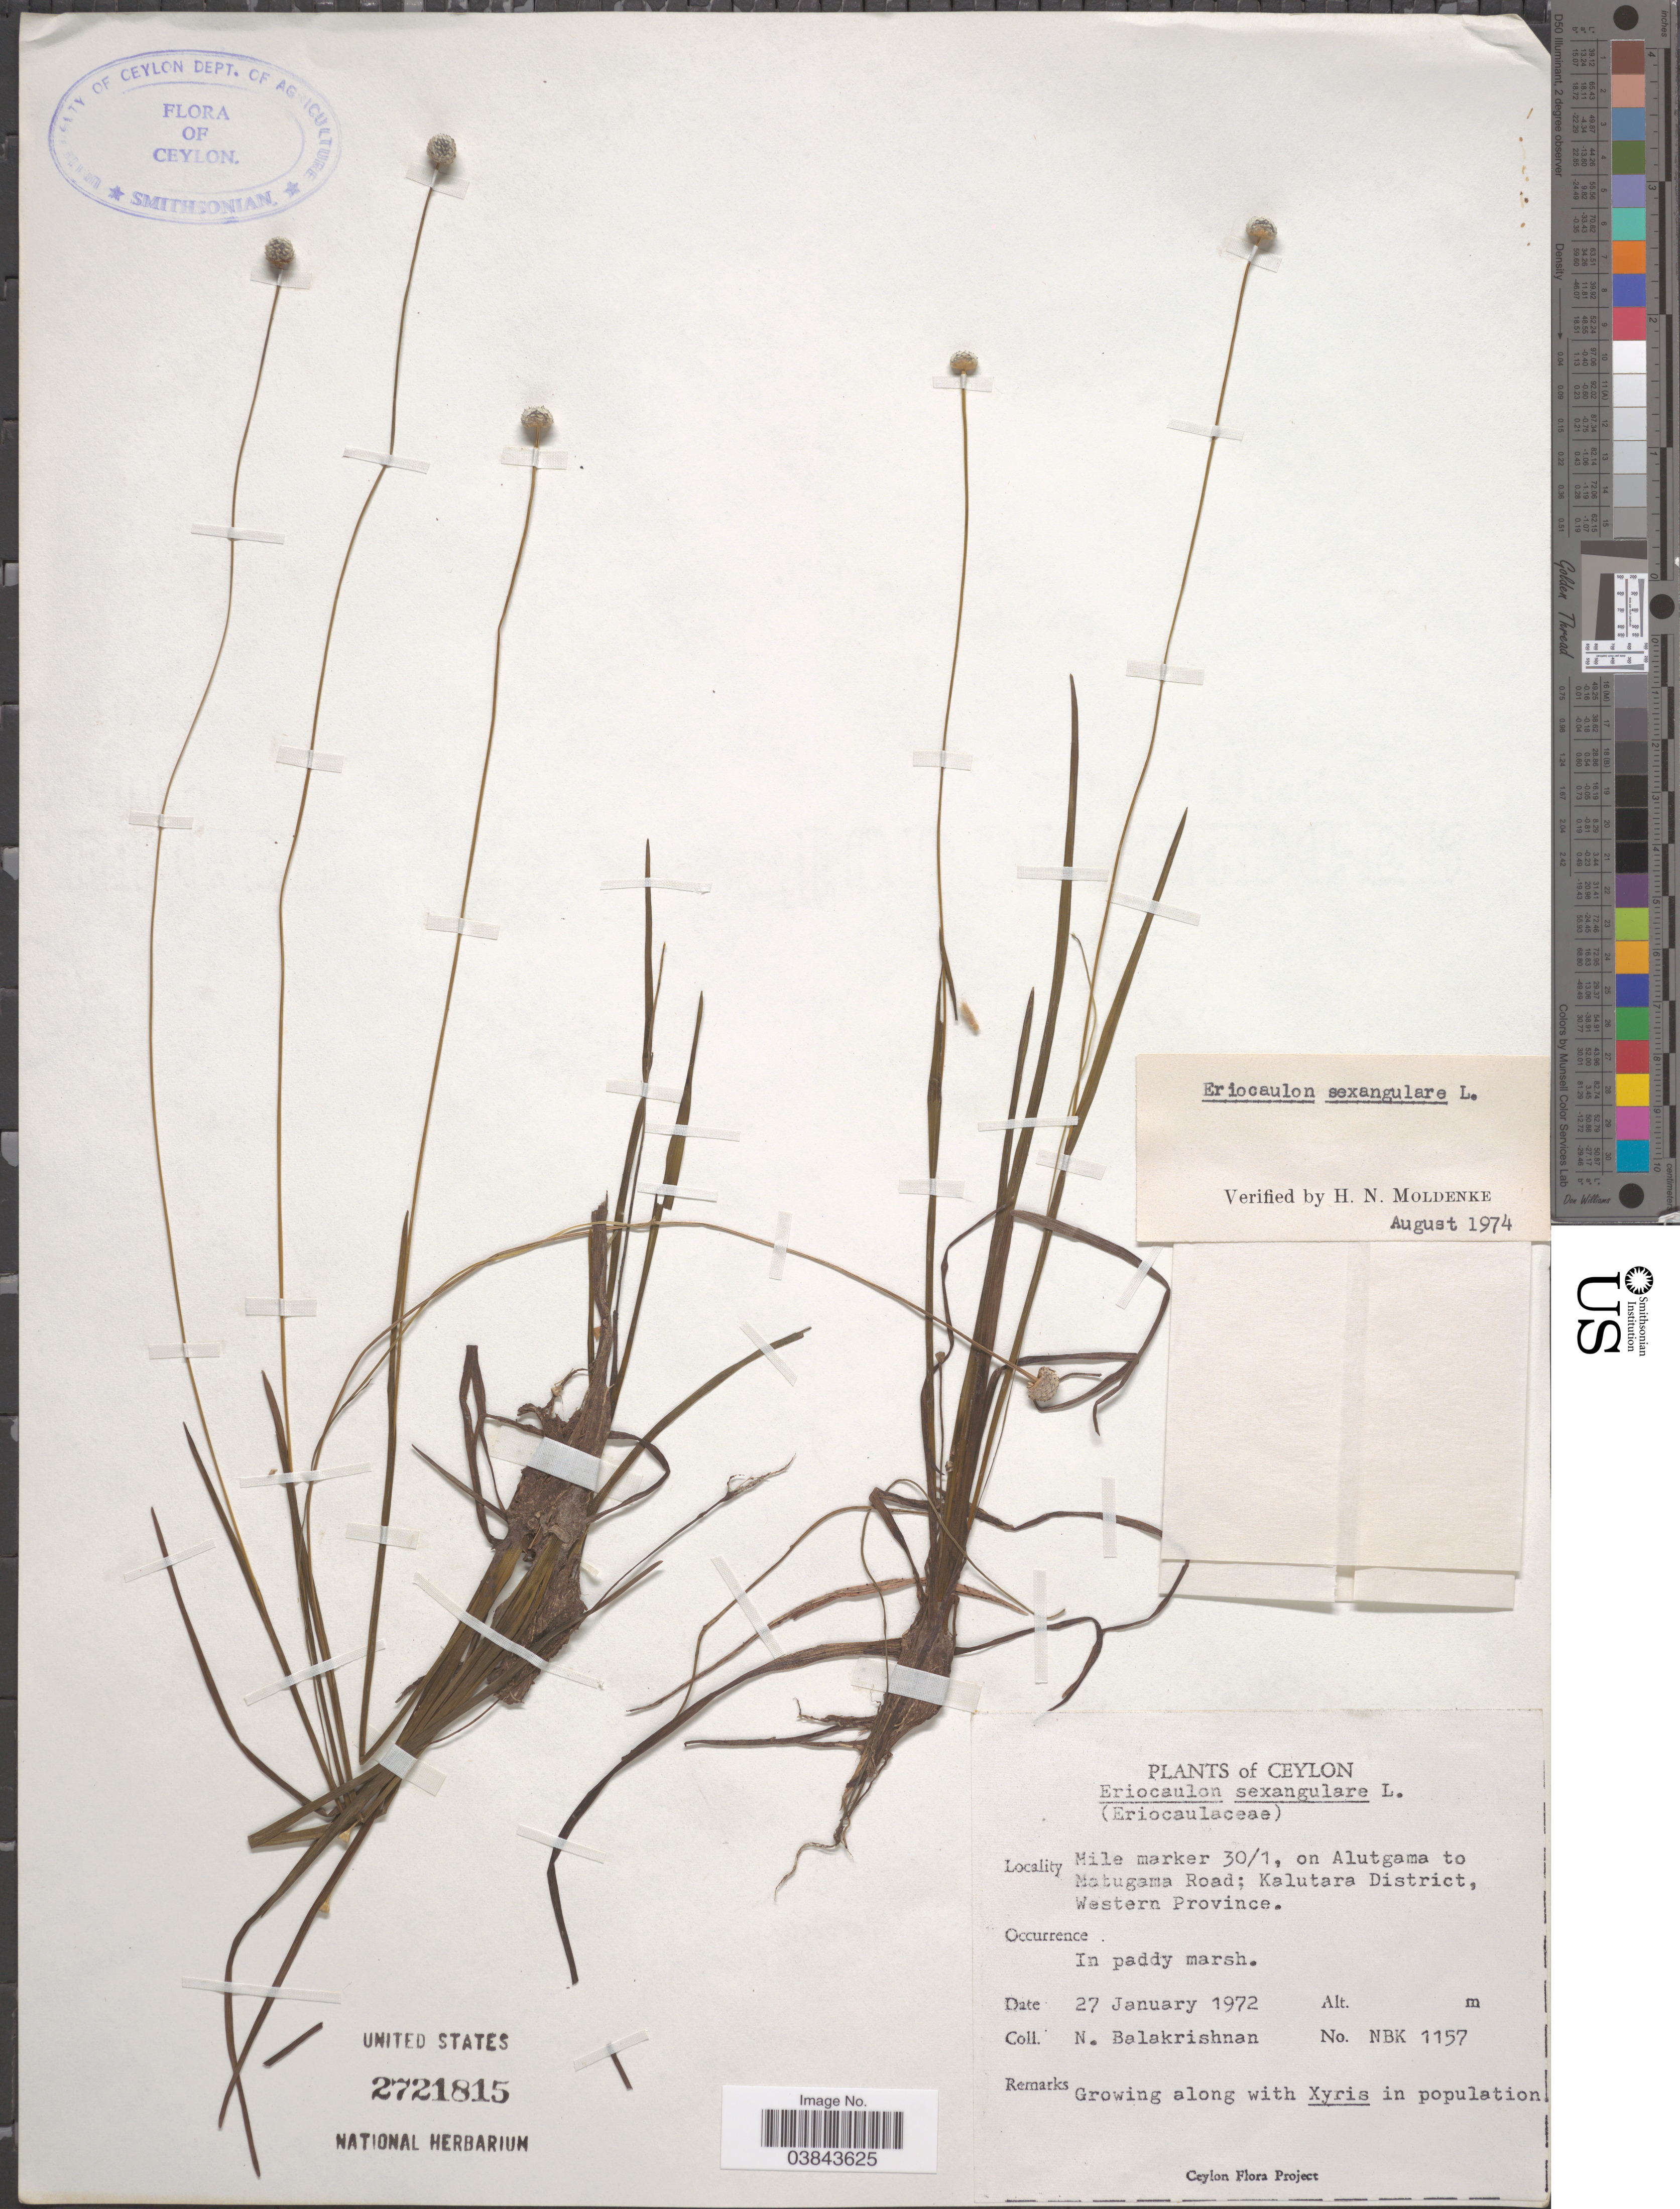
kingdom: Plantae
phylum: Tracheophyta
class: Liliopsida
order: Poales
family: Eriocaulaceae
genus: Eriocaulon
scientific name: Eriocaulon sexangulare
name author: L.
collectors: N. Balakrishnan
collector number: NBK 1157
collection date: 1972-01-27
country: Sri Lanka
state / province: Western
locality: Ceylon. Mile marker 30/1, on Alutgama to Matugama Road; Kalutara District.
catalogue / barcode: US 2721815